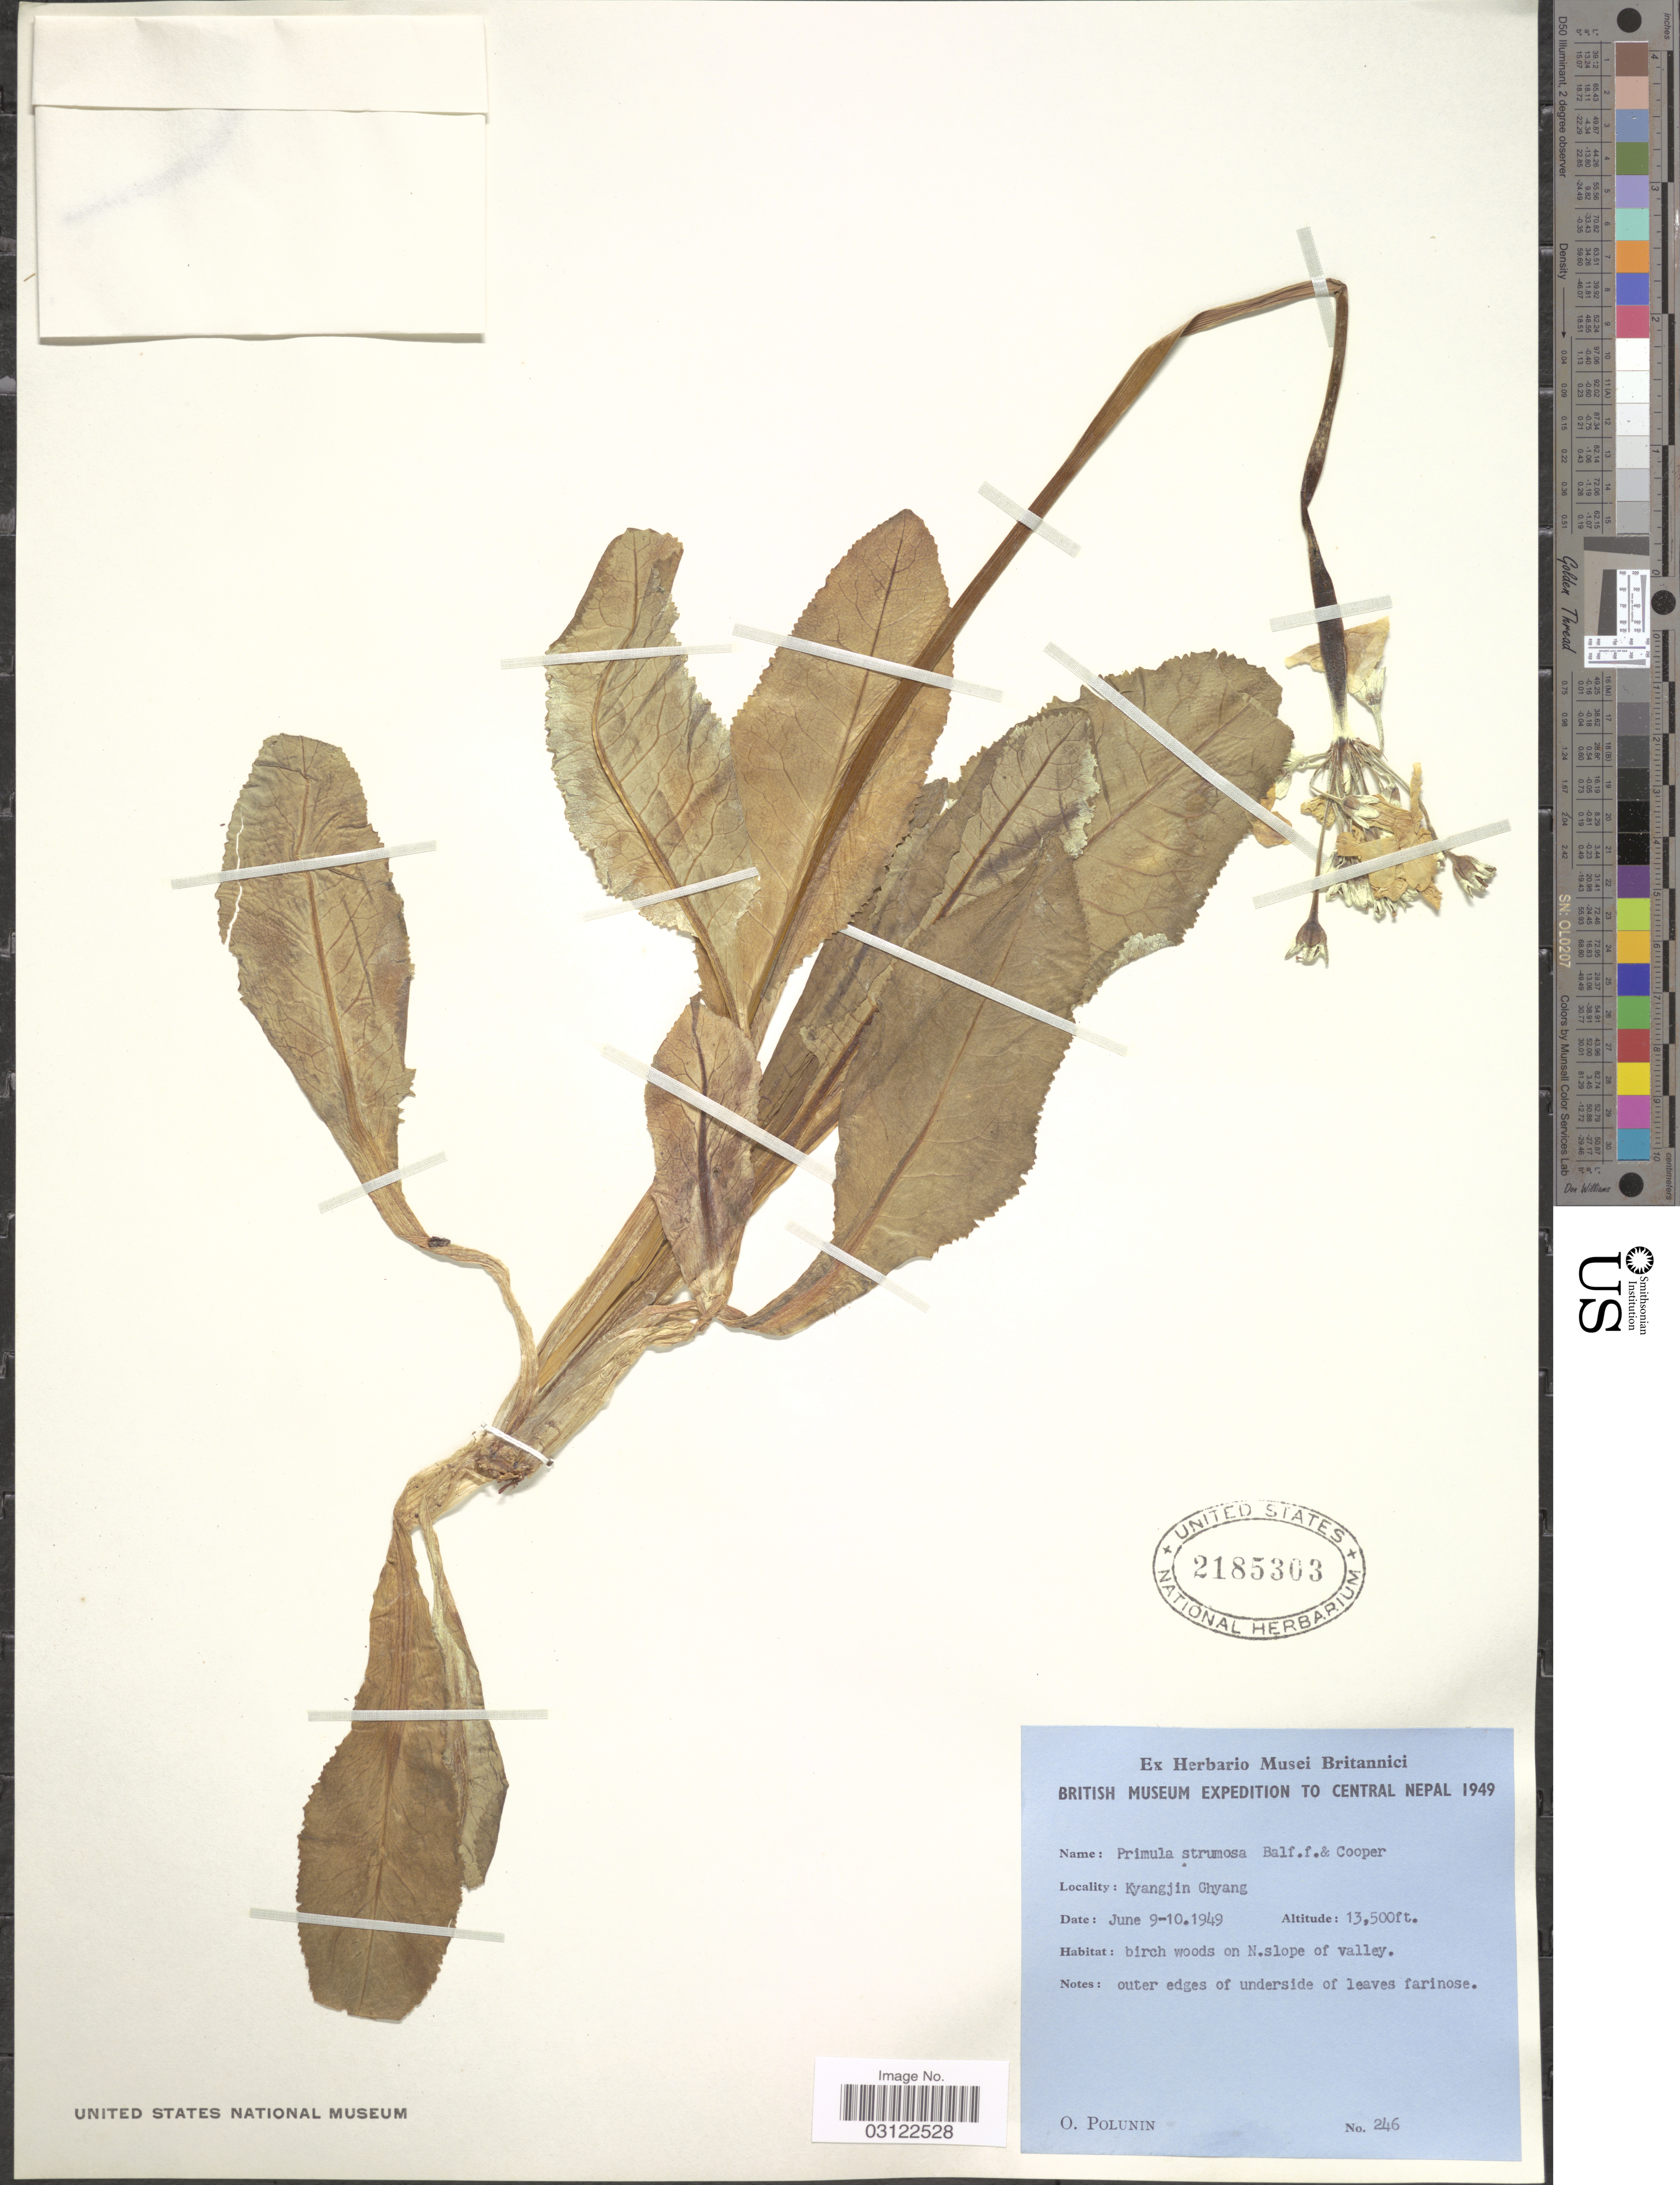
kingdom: Plantae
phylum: Tracheophyta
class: Magnoliopsida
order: Ericales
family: Primulaceae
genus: Primula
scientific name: Primula strumosa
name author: Balf. f. & R.E. Cooper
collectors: O. V. Polunin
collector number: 246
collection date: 1949-06-09/1949-06-10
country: Nepal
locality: Central Nepal. Kyangjin Ghyang, birch woods on N. slope of valley.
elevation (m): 4115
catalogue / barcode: US 2185303